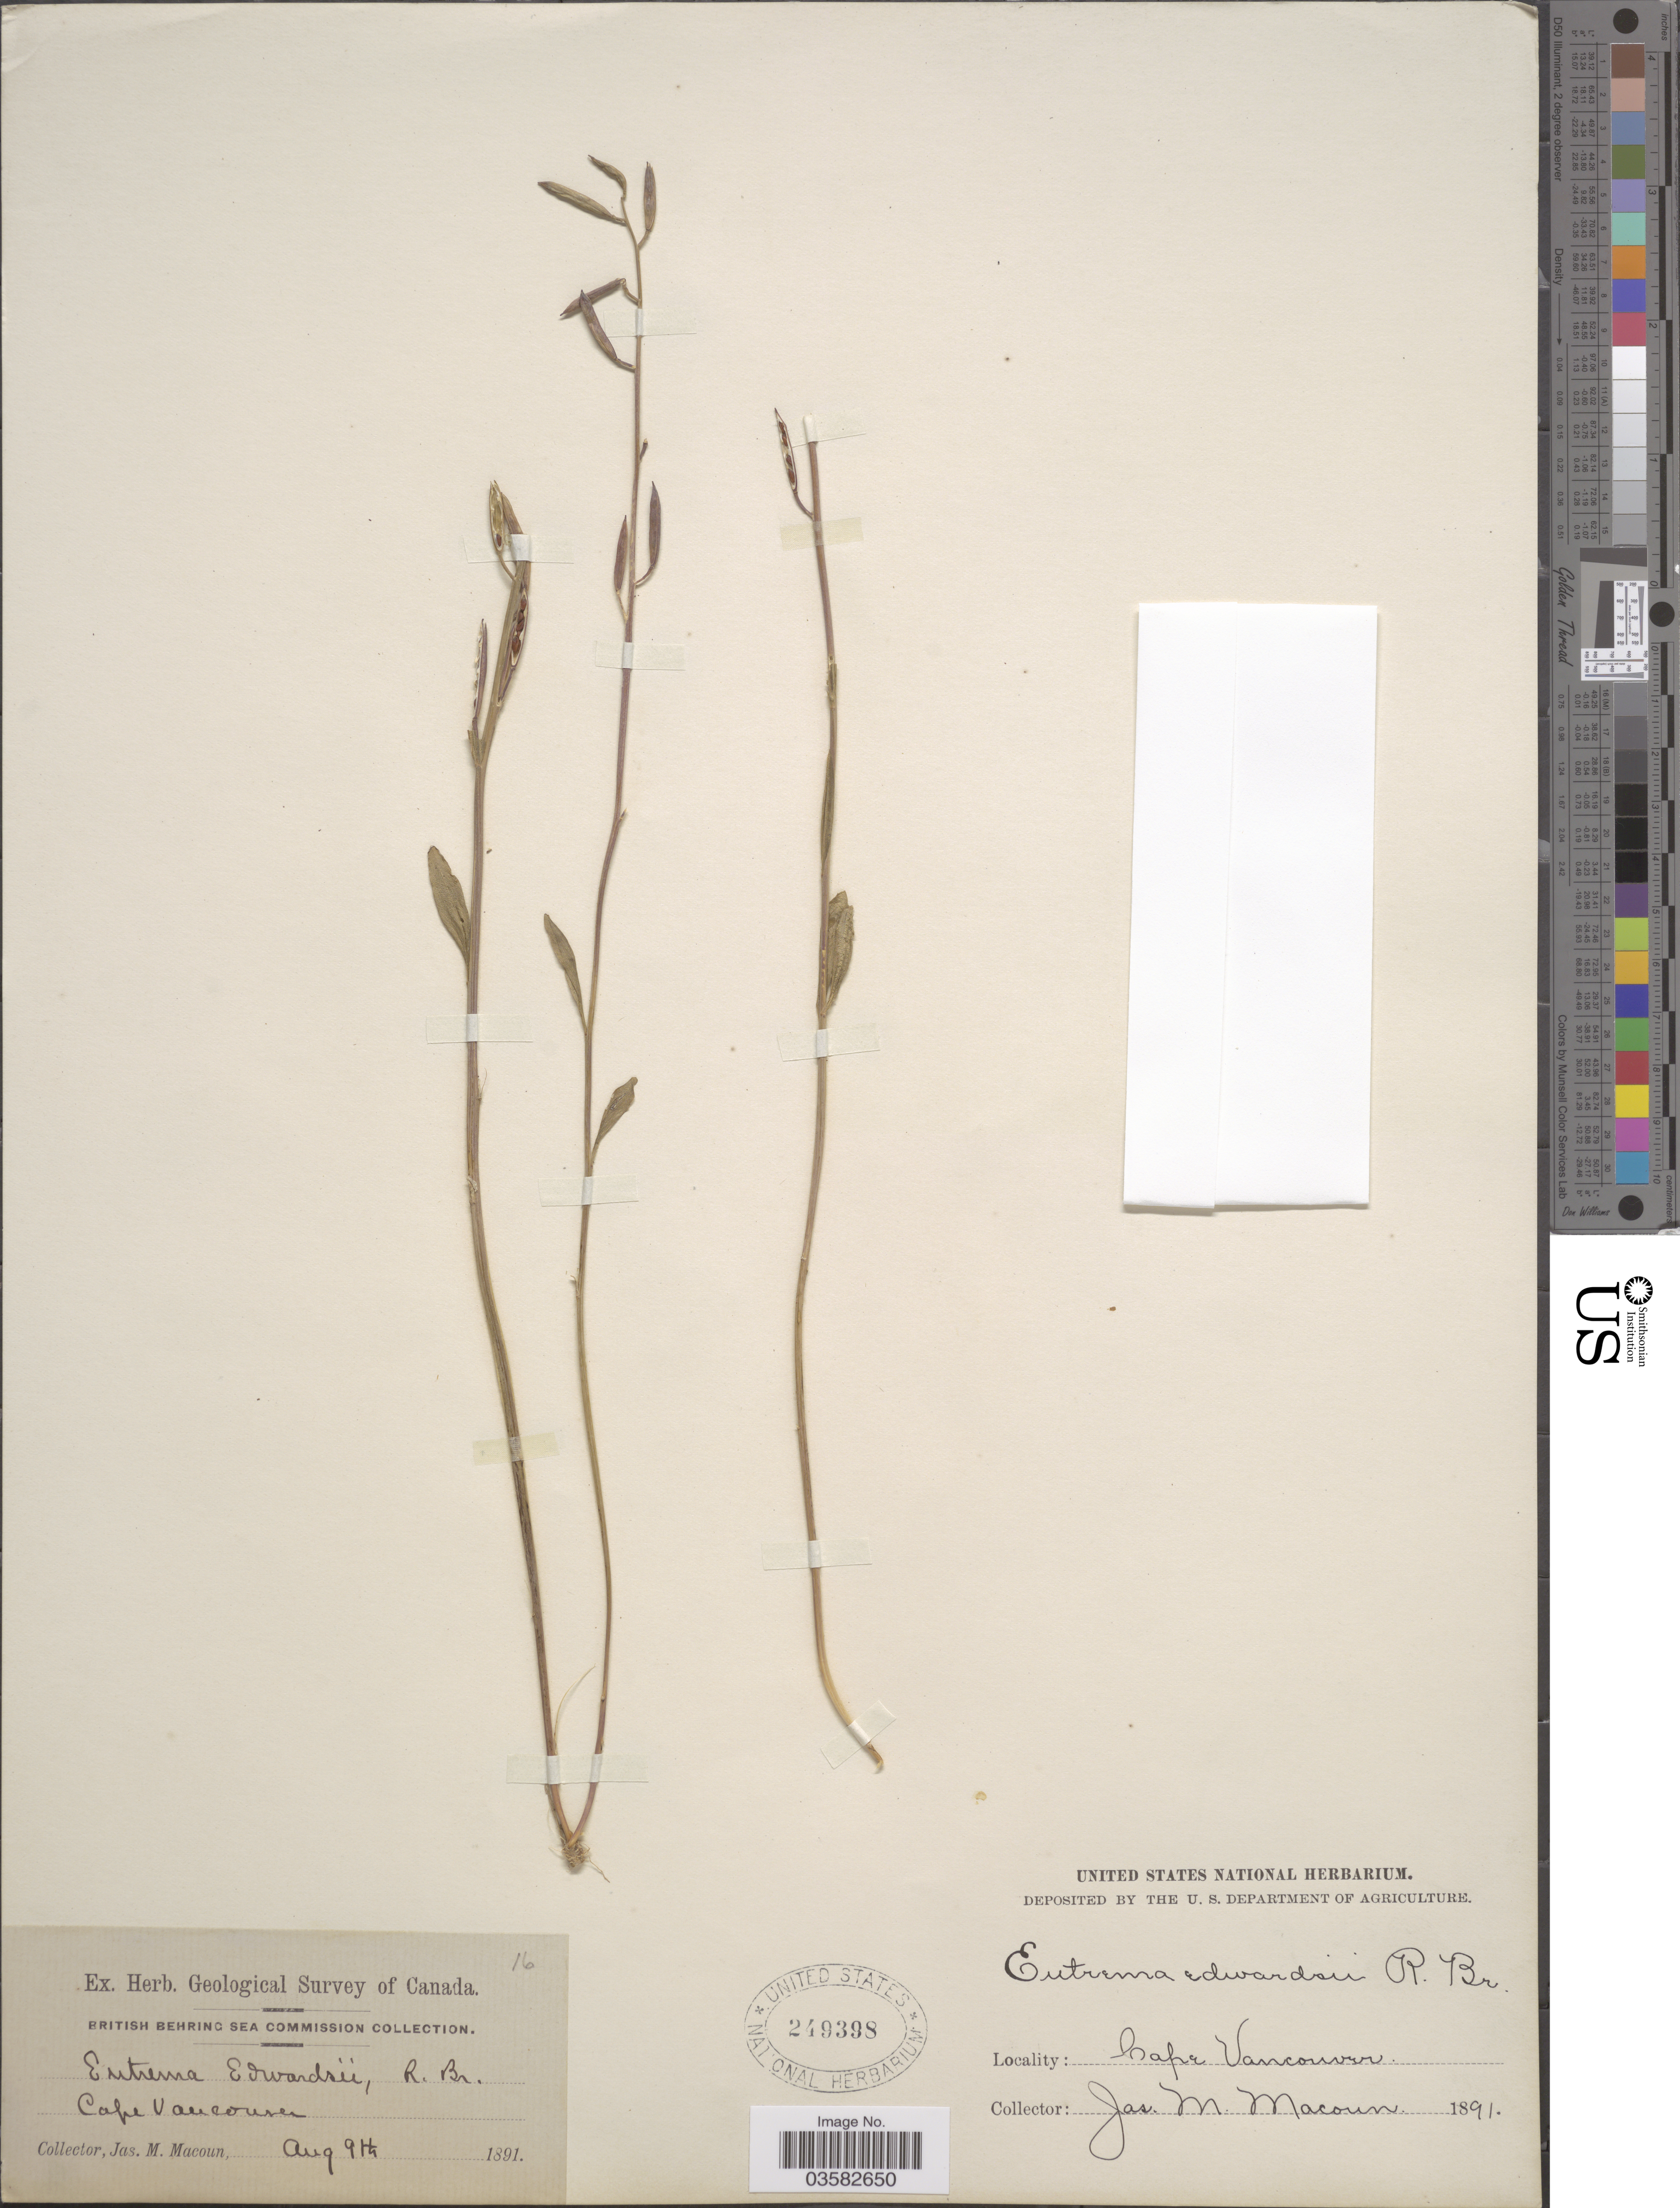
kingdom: Plantae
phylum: Tracheophyta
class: Magnoliopsida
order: Brassicales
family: Brassicaceae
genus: Eutrema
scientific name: Eutrema edwardsii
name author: R. Br.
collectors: J. M. Macoun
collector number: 16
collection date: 1891-08-09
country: United States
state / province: Alaska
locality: Cape Vancouver.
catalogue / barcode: US 249398